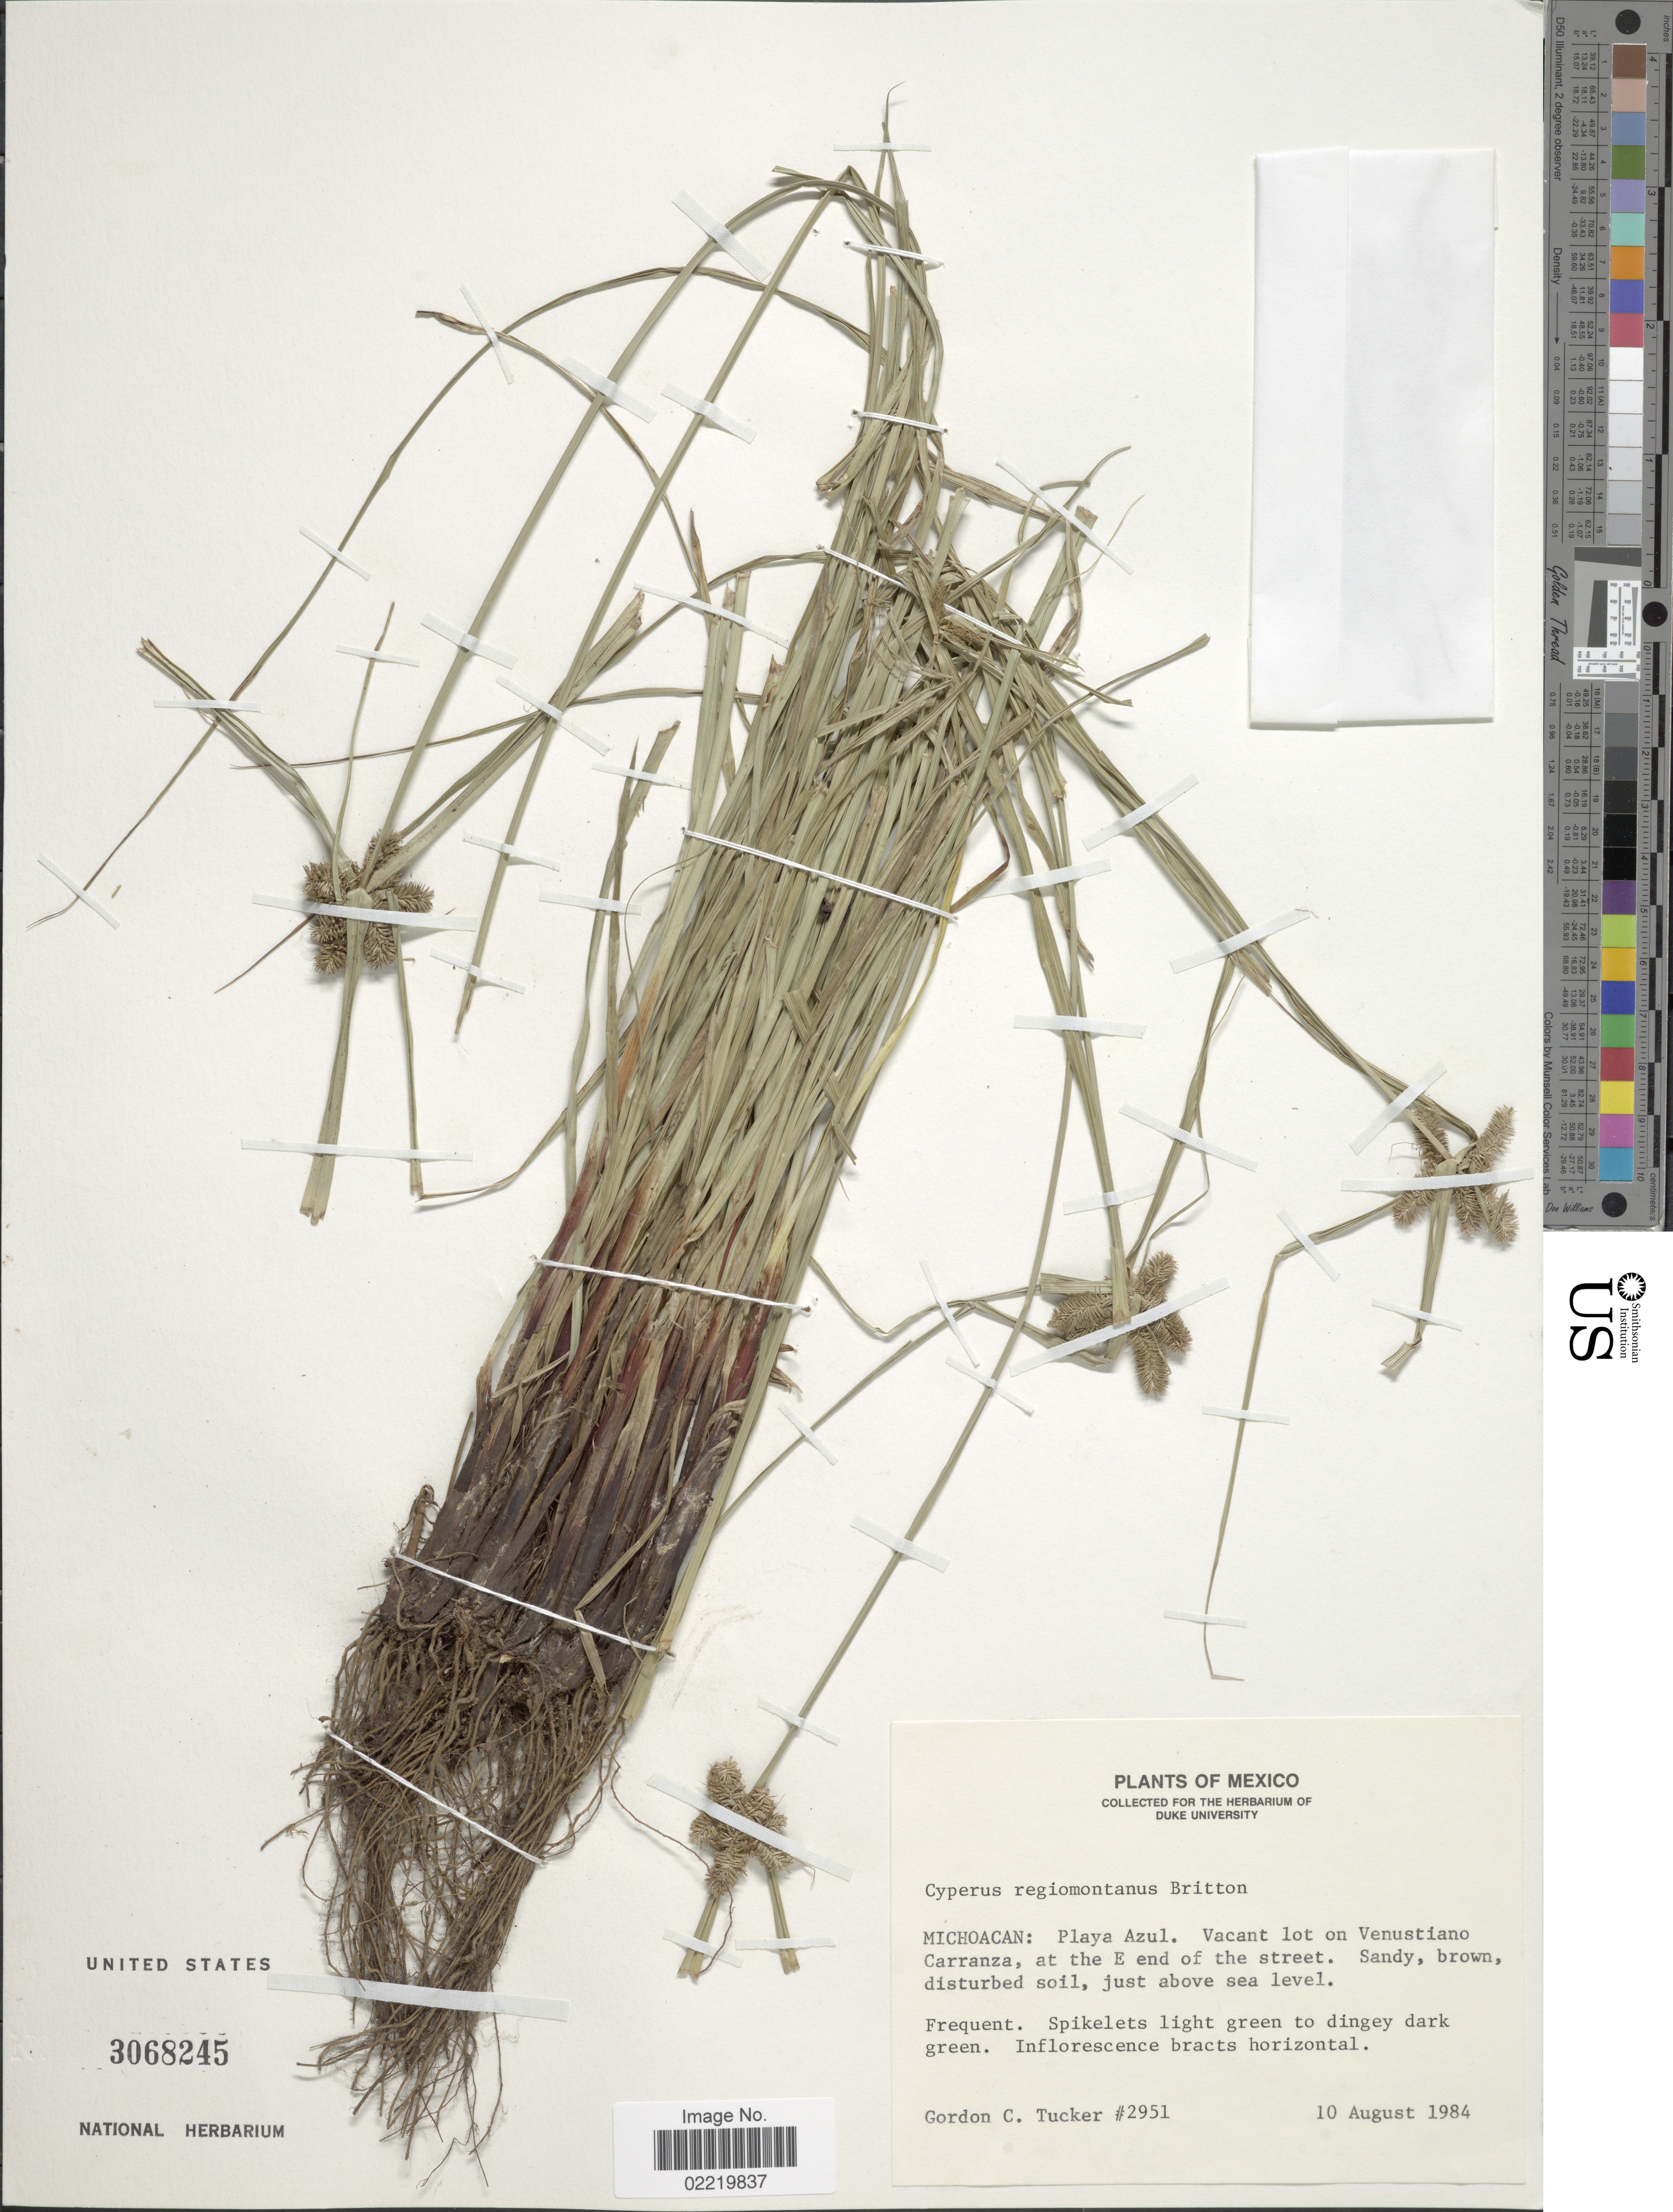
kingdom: Plantae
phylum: Tracheophyta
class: Liliopsida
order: Poales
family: Cyperaceae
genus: Cyperus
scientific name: Cyperus regiomontanus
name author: Britton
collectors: G. C. Tucker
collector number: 2951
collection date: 1984-08-10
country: Mexico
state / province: Michoacán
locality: Playa Azul, Vacant lot on Venustiano Carranza, at the E end of the street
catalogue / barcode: US 3068245